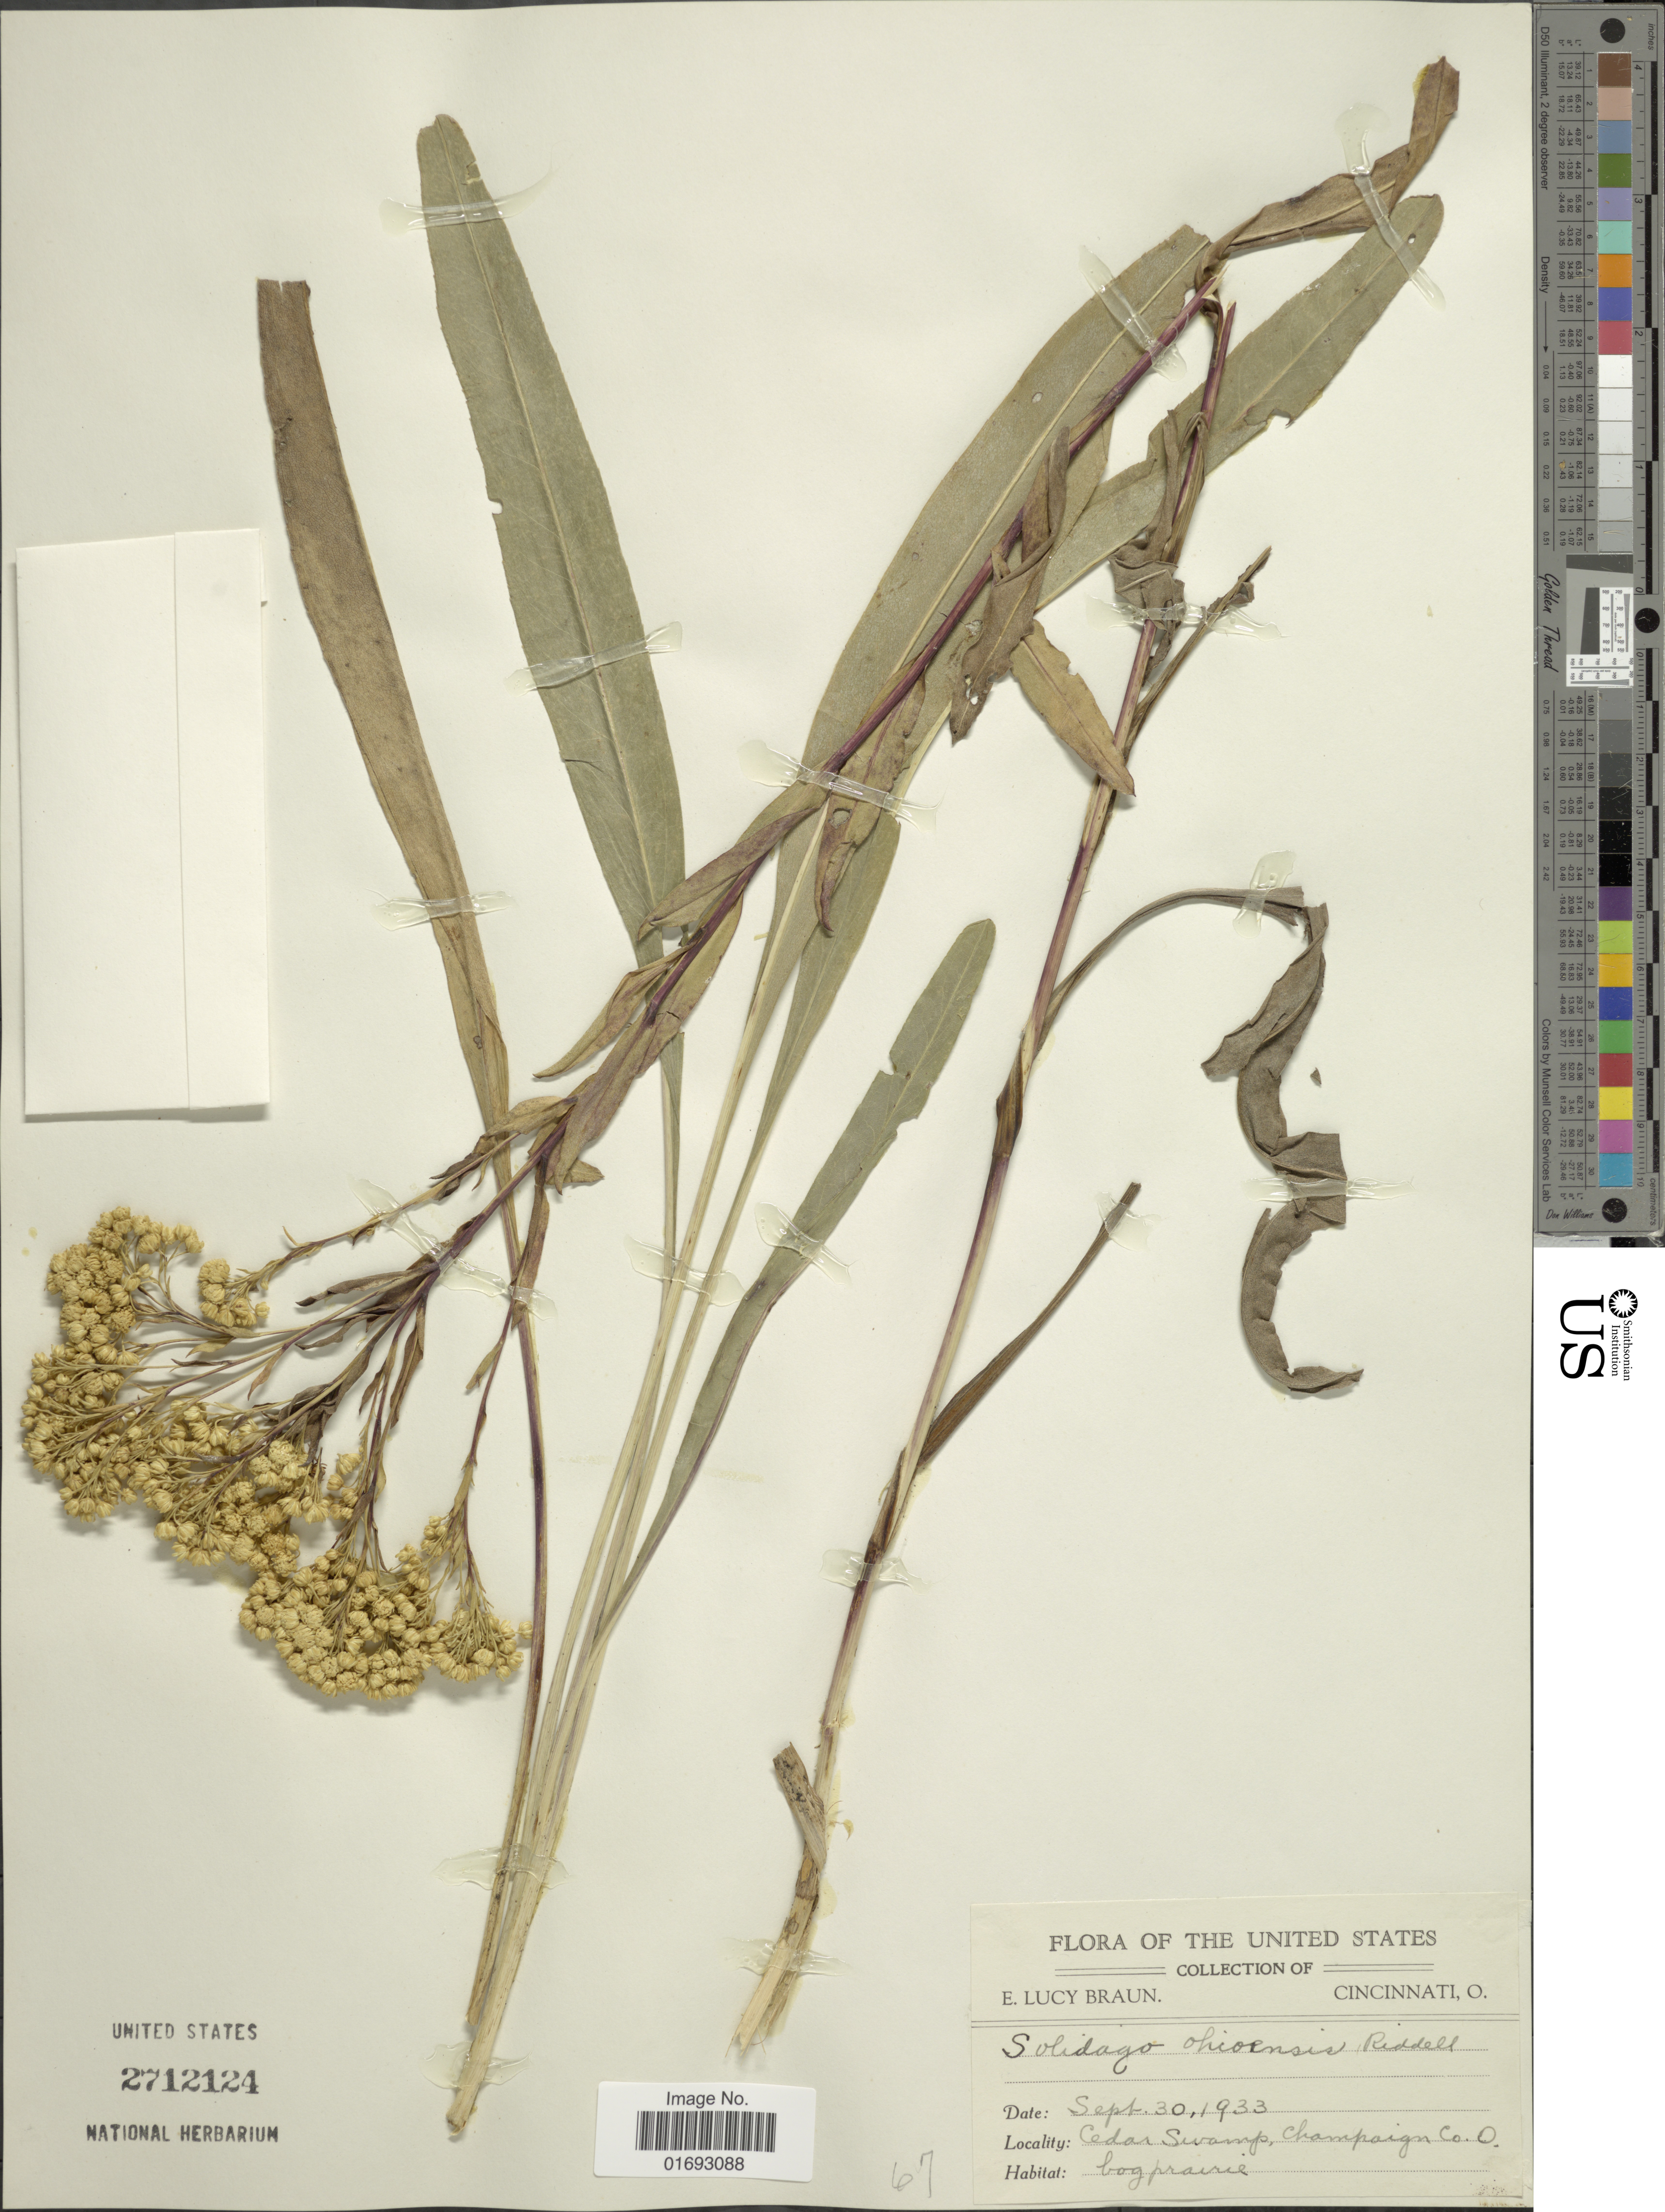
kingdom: Plantae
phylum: Tracheophyta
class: Magnoliopsida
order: Asterales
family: Asteraceae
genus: Oligoneuron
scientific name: Oligoneuron ohioense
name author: (Riddell) G.N. Jones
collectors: E. L. Braun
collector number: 67?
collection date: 1933-09-30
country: United States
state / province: Ohio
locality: Cincinatti, O. Cedar Swamp, Chmapaign Co., bog prairie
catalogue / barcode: US 2712124